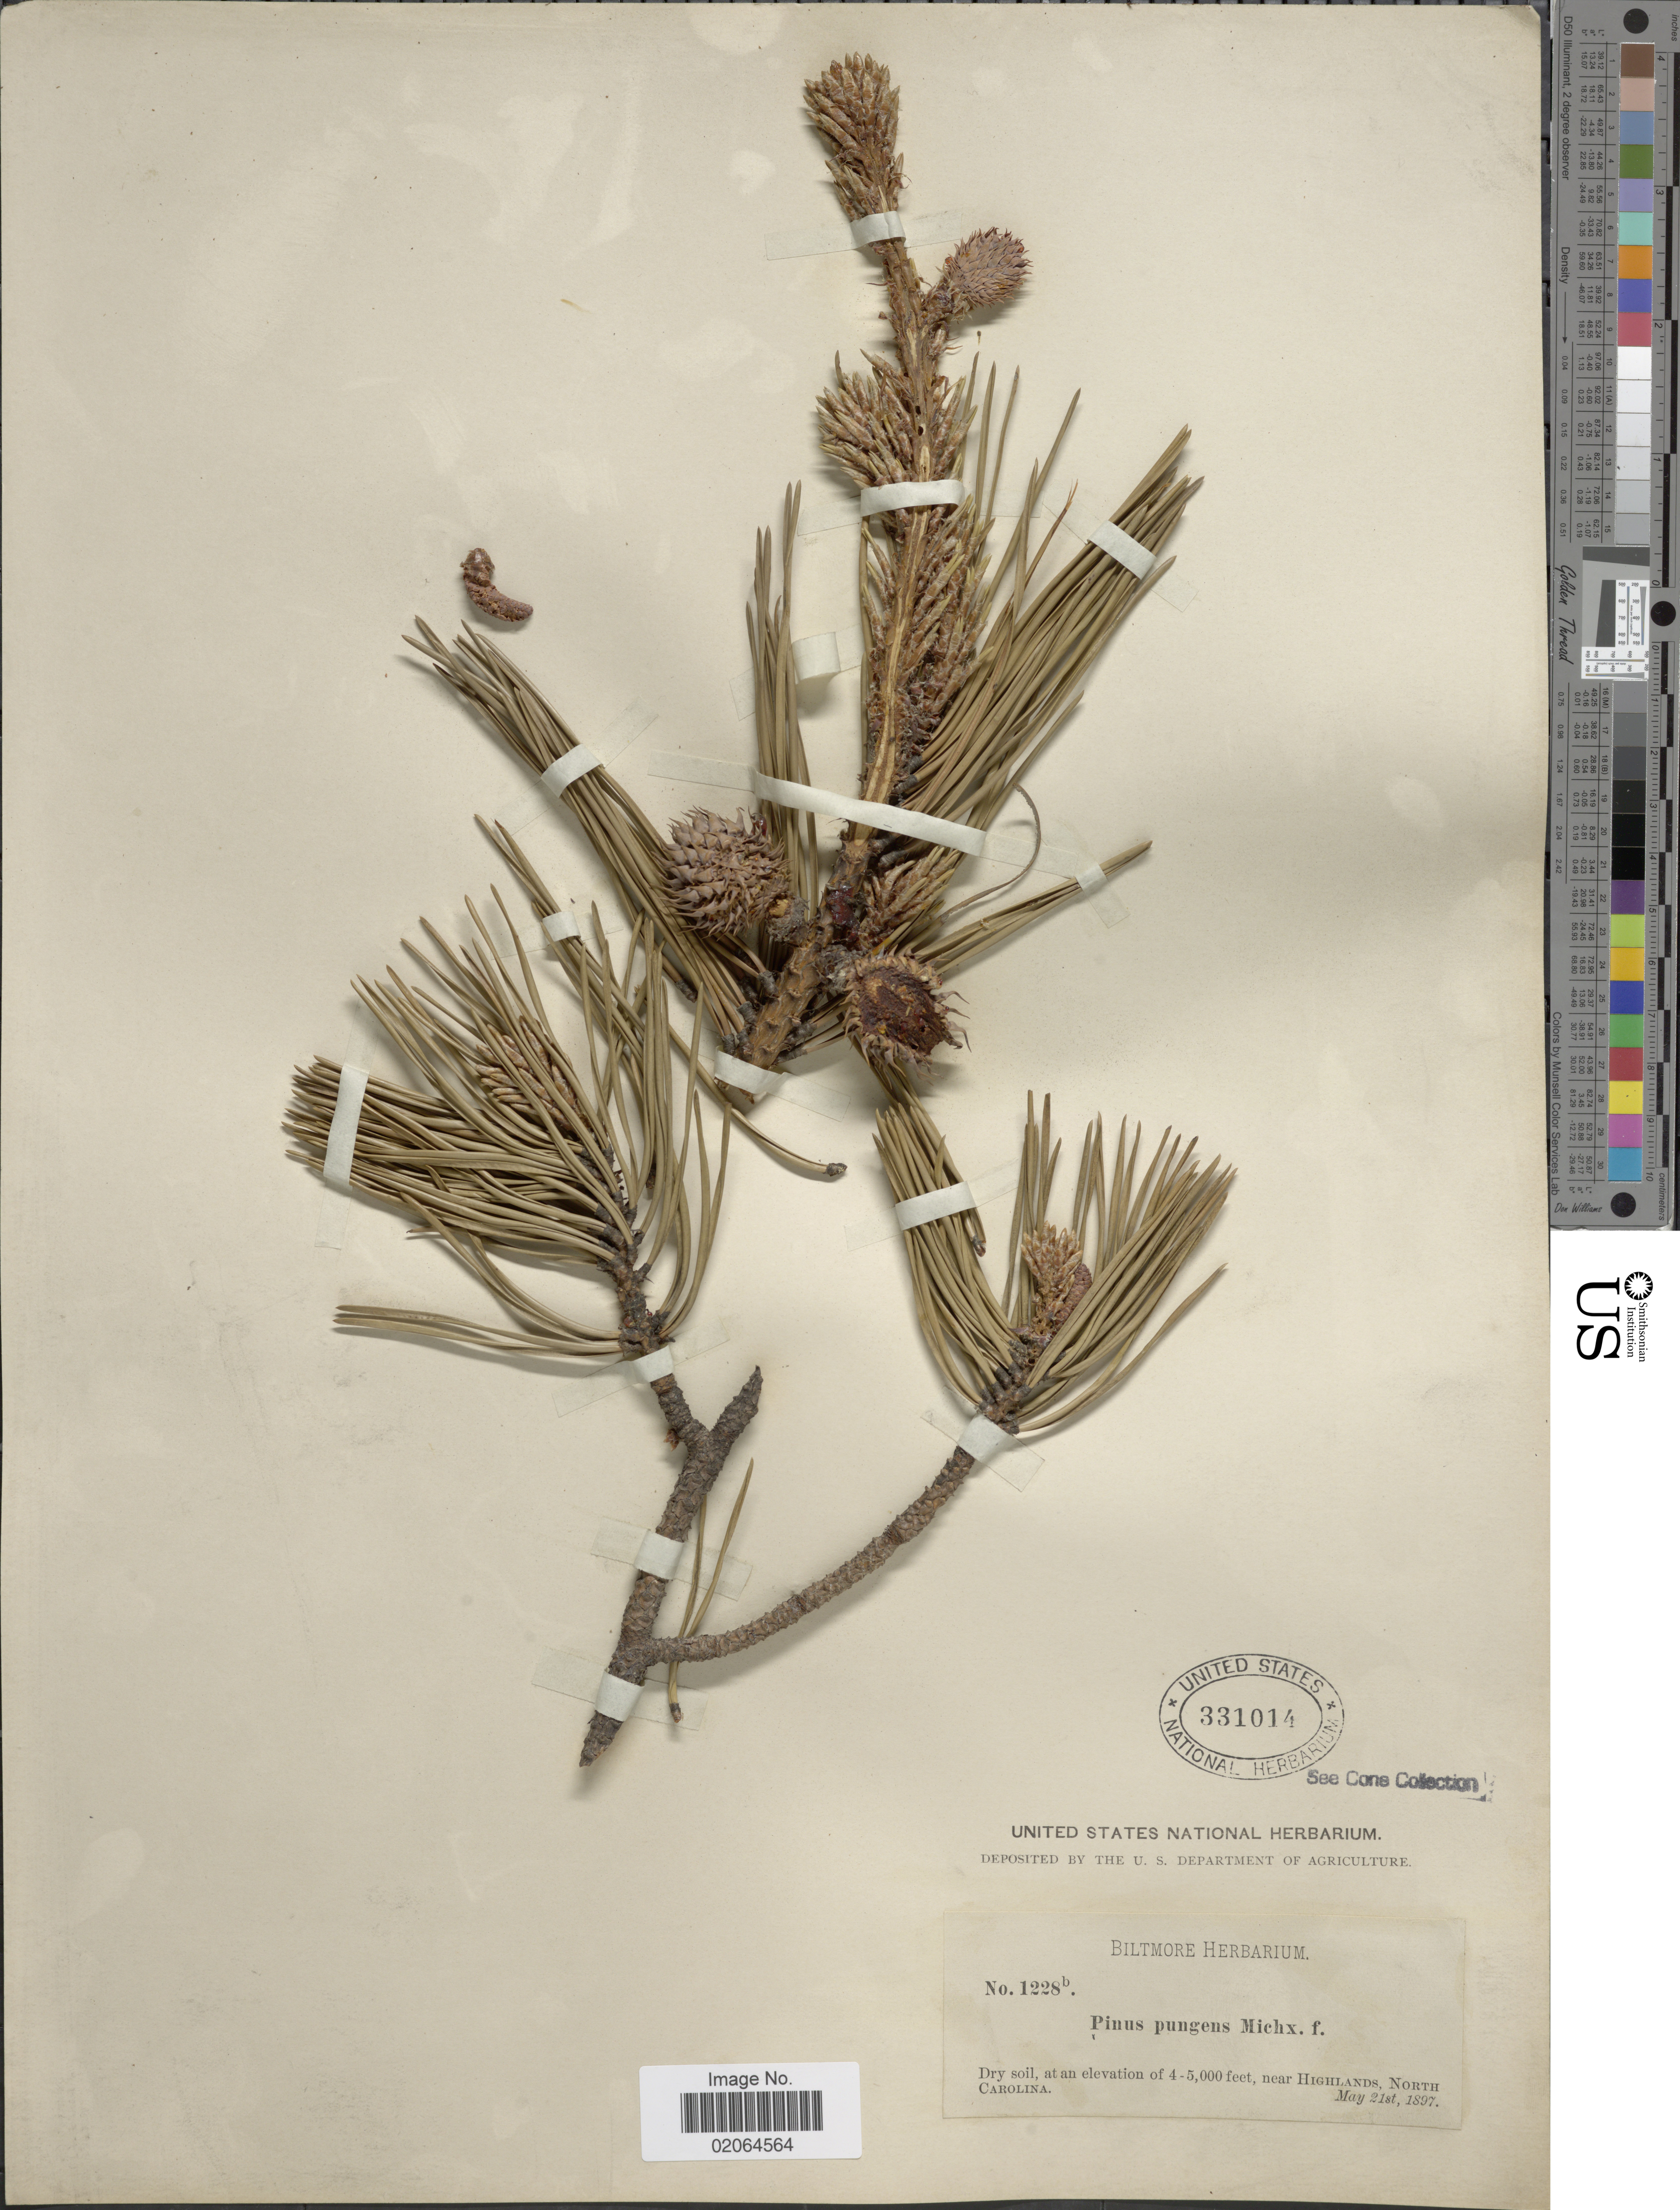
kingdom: Plantae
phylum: Tracheophyta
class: Pinopsida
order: Pinales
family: Pinaceae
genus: Pinus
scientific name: Pinus pungens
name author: Lamb.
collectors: ex herb. Biltmore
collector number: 1228b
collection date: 1897-05-21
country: United States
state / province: North Carolina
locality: Near Highlands, North Carolina.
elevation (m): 1219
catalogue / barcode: US 331014